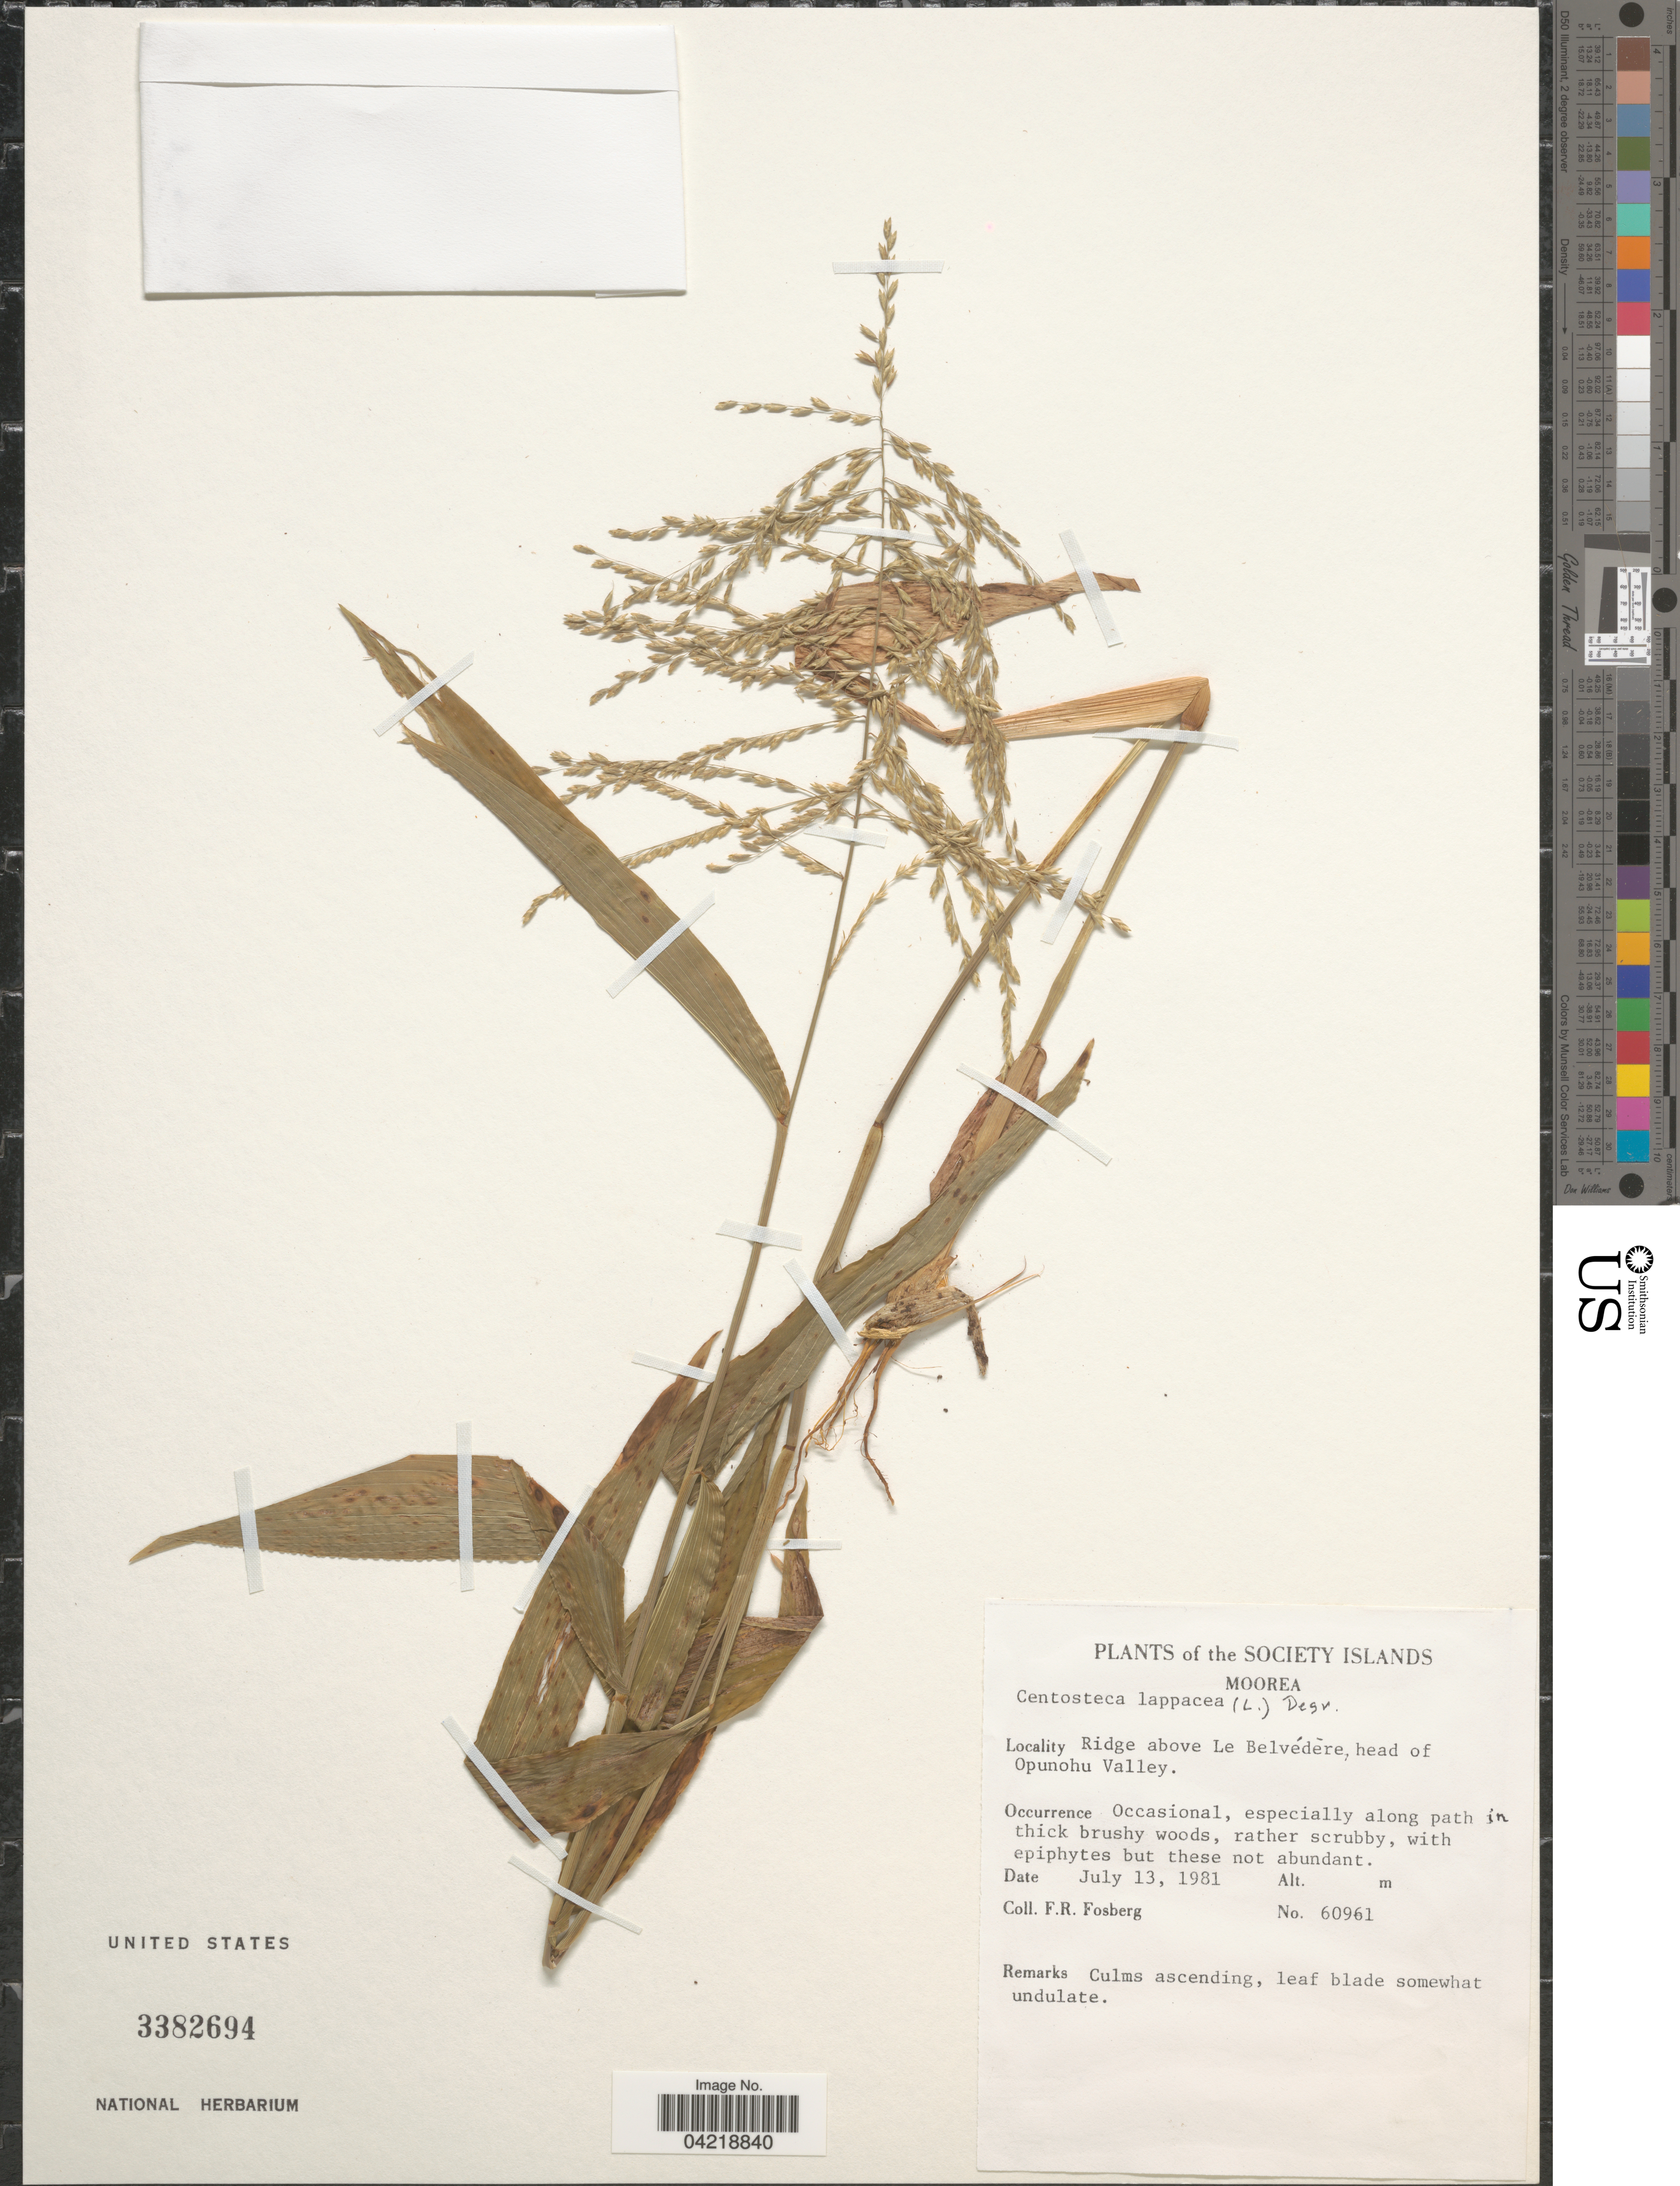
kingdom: Plantae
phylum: Tracheophyta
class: Liliopsida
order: Poales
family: Poaceae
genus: Centotheca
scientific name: Centotheca lappacea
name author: (L.) Desv.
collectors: F. R. Fosberg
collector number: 60961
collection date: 1981-07-13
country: French Polynesia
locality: Society Islands. Moorea. Ridge above Le Belvédère, head of Opunohu Valley.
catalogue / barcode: US 3382694